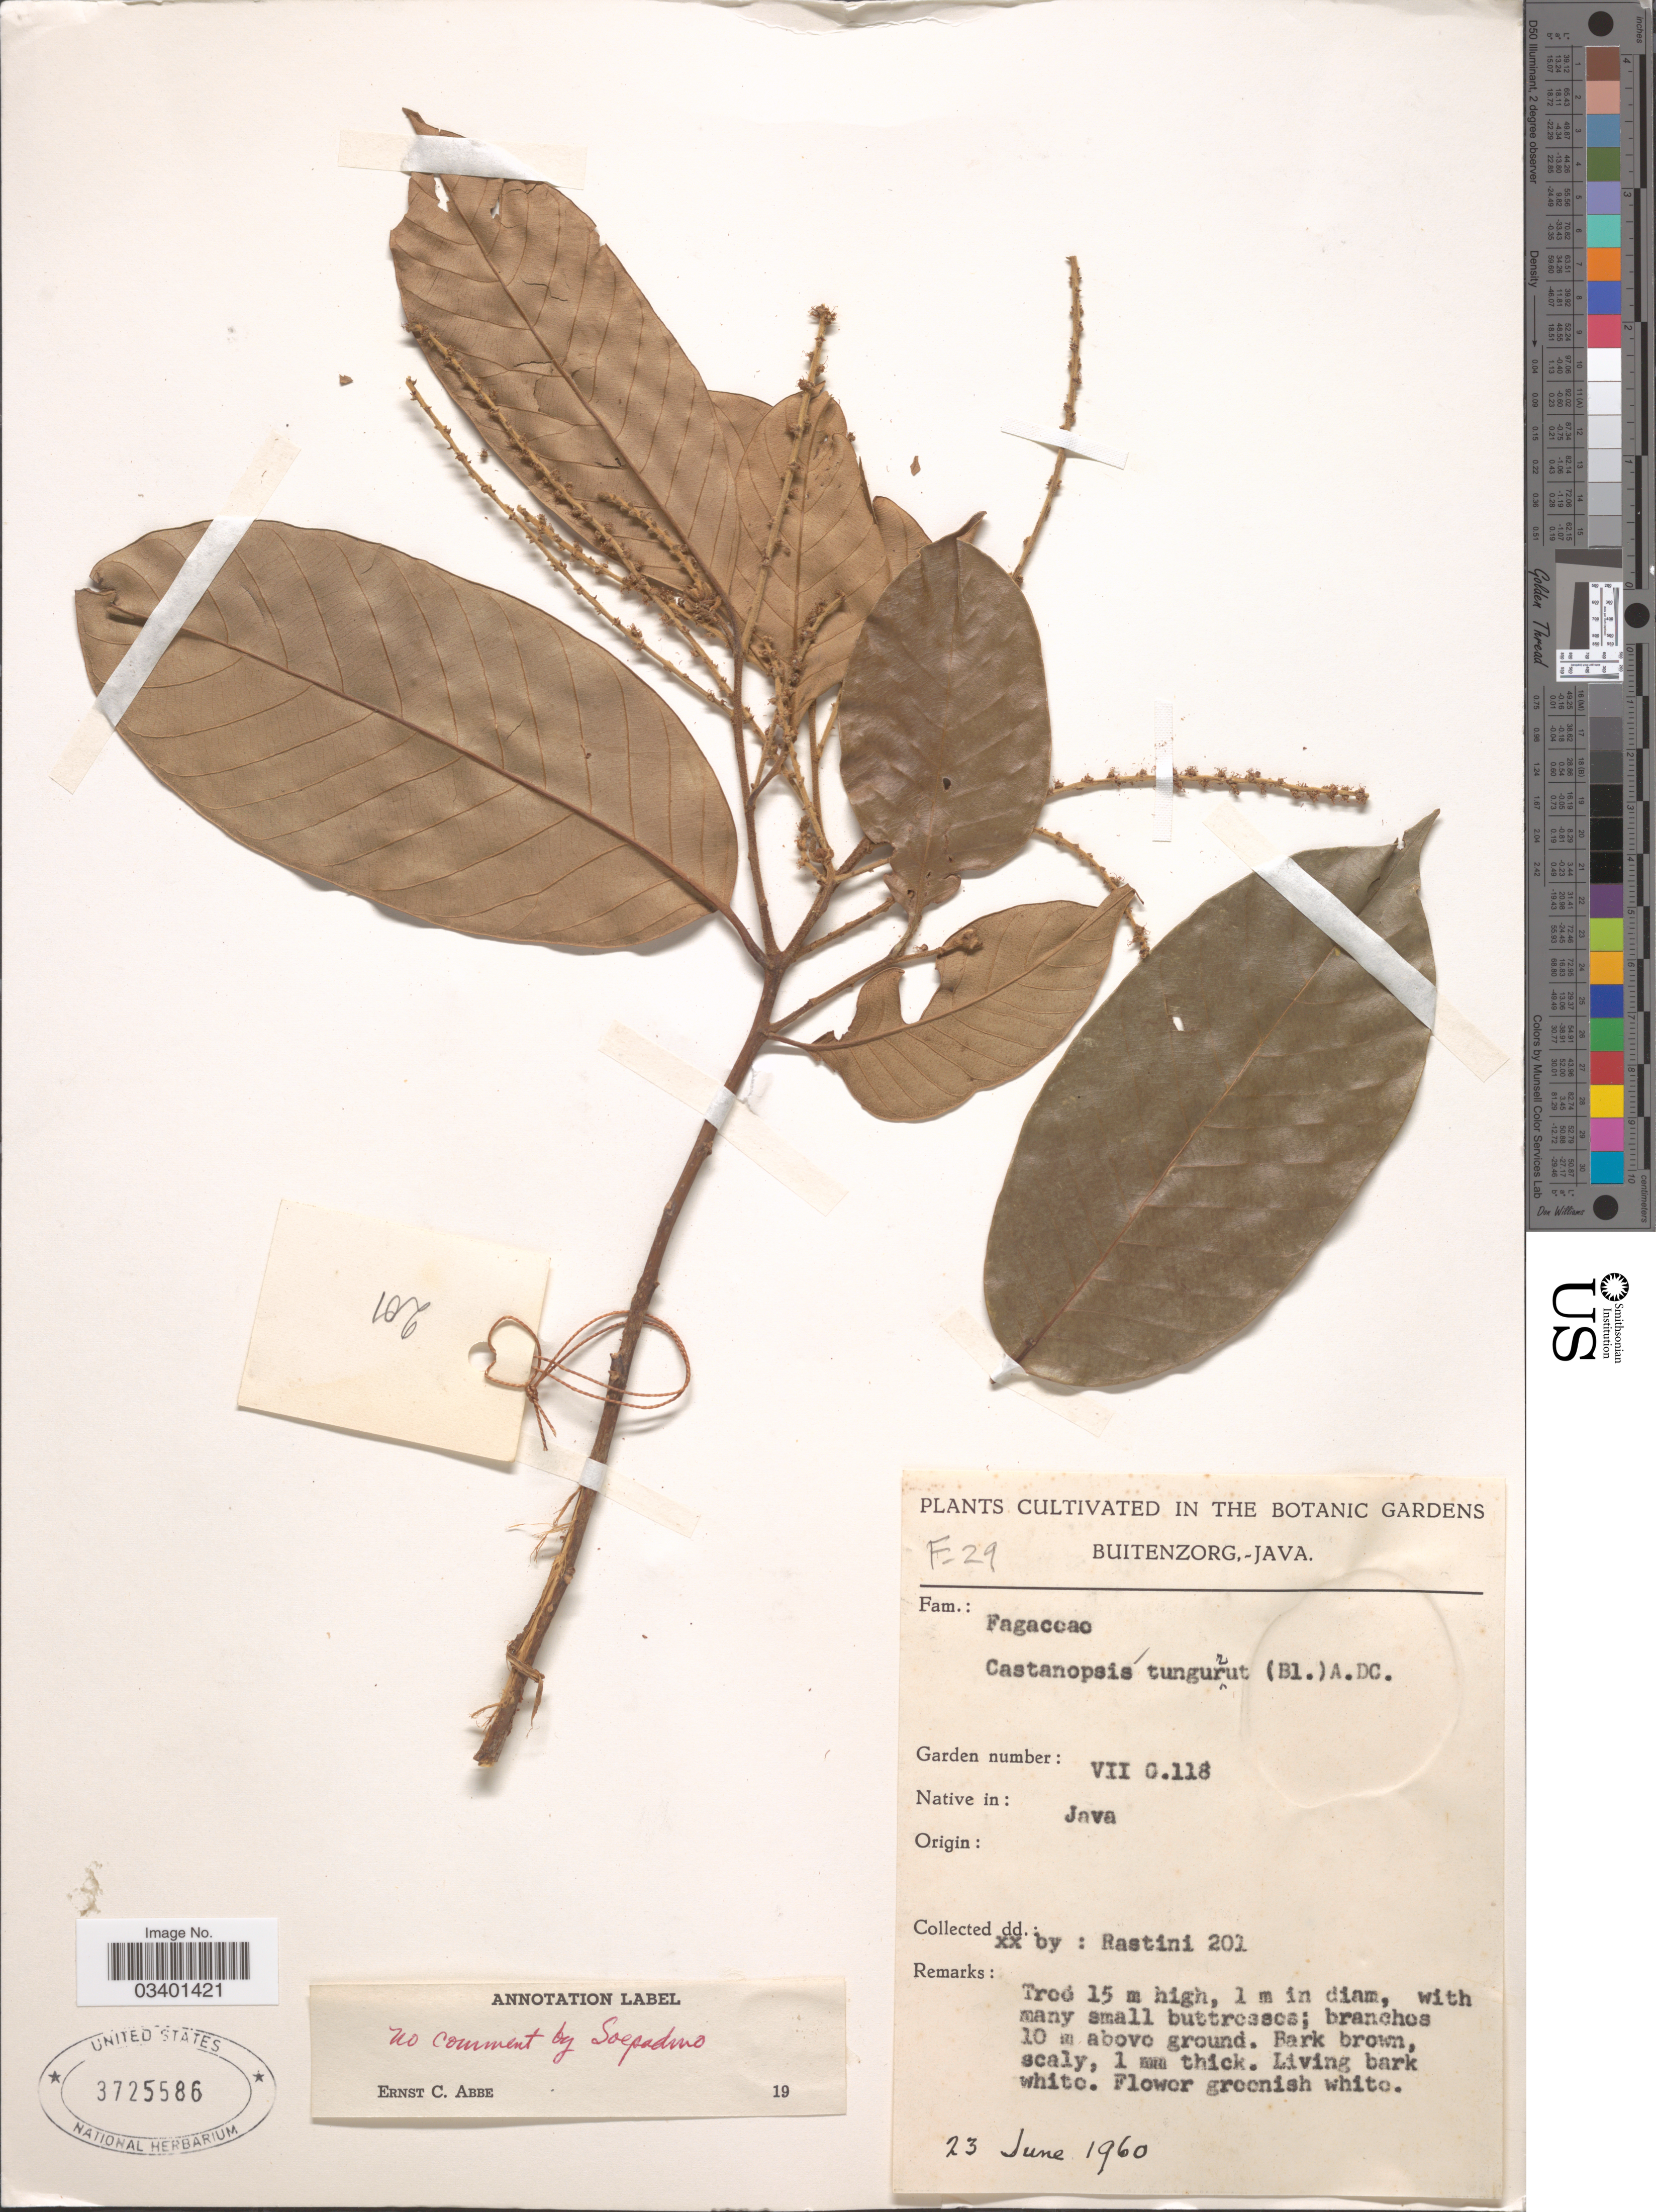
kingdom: Plantae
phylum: Tracheophyta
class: Magnoliopsida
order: Fagales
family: Fagaceae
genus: Castanopsis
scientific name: Castanopsis tungurrut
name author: (Blume) A. DC.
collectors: Rastini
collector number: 201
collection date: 1960-06-23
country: Indonesia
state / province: Java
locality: The Botanic Gardens Buitenzorg.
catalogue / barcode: US 3725586